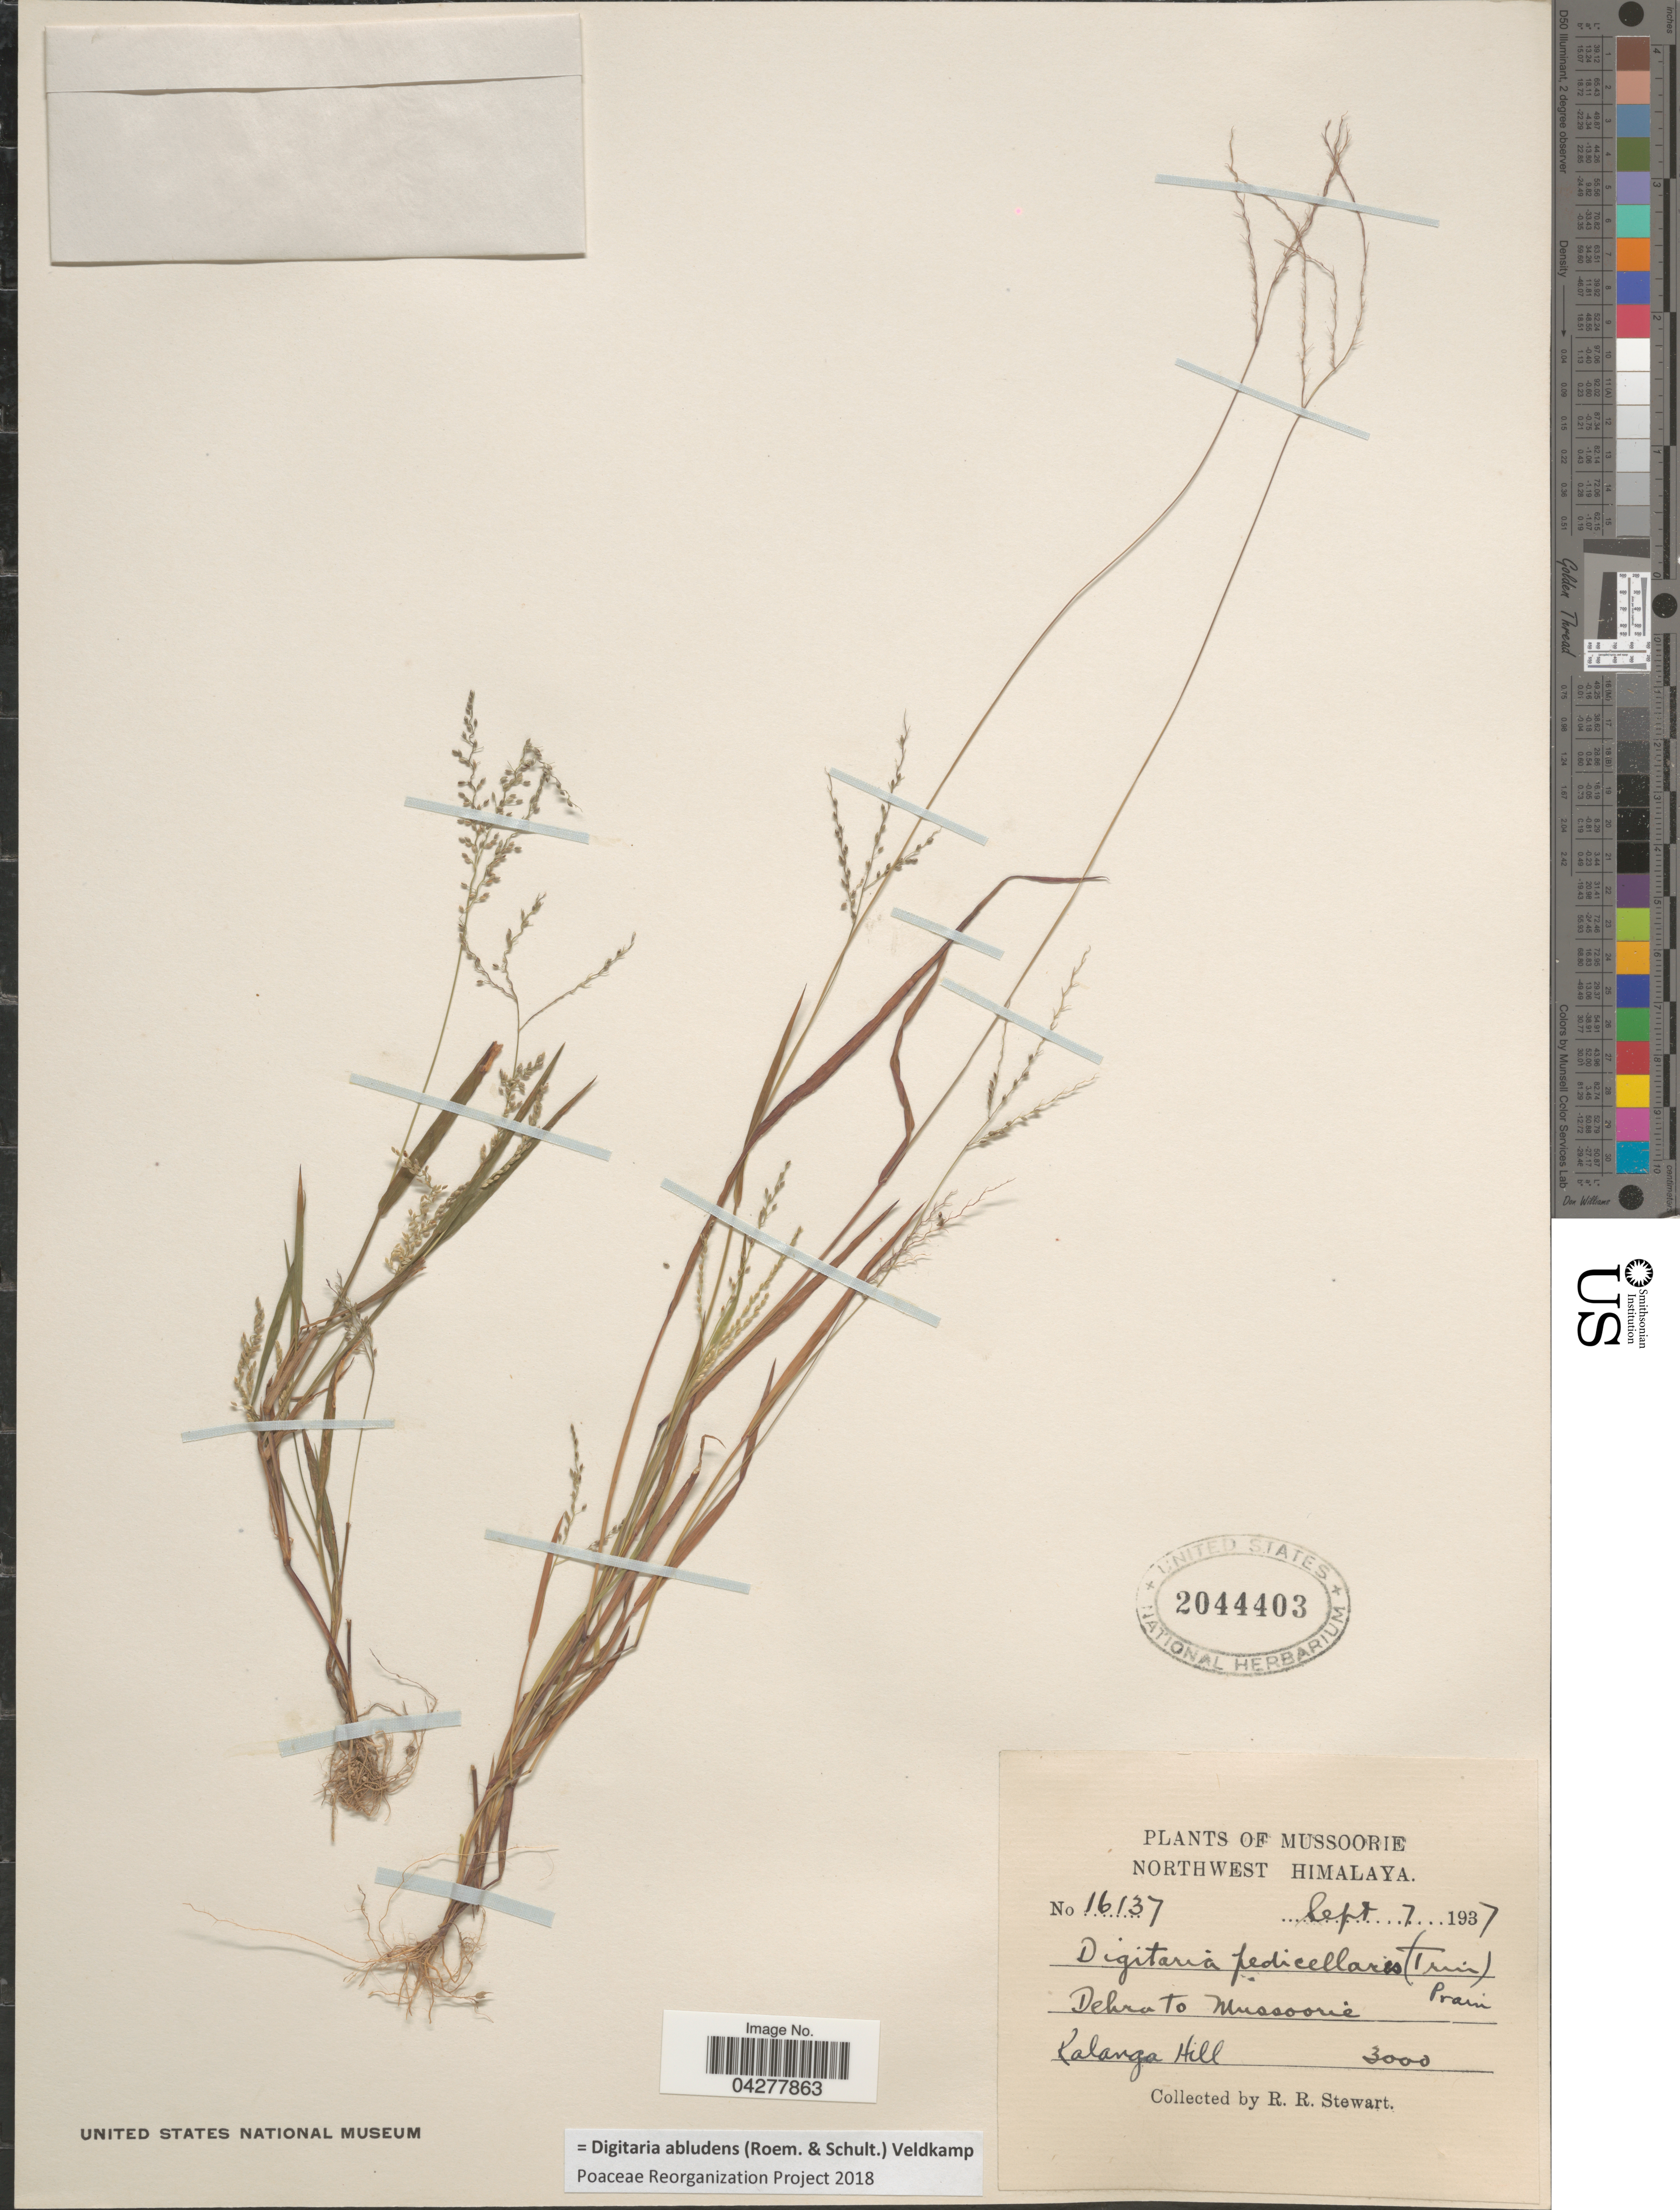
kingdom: Plantae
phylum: Tracheophyta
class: Liliopsida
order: Poales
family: Poaceae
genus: Digitaria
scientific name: Digitaria abludens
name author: (Roem. & Schult.) Veldkamp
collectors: R. Stewart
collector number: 16137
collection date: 1937-09-07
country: India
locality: Mussoorie. Northwest Himalaya. Dehra to Mussoorie. Kalanga [interpreted] Hill.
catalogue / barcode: US 2044403